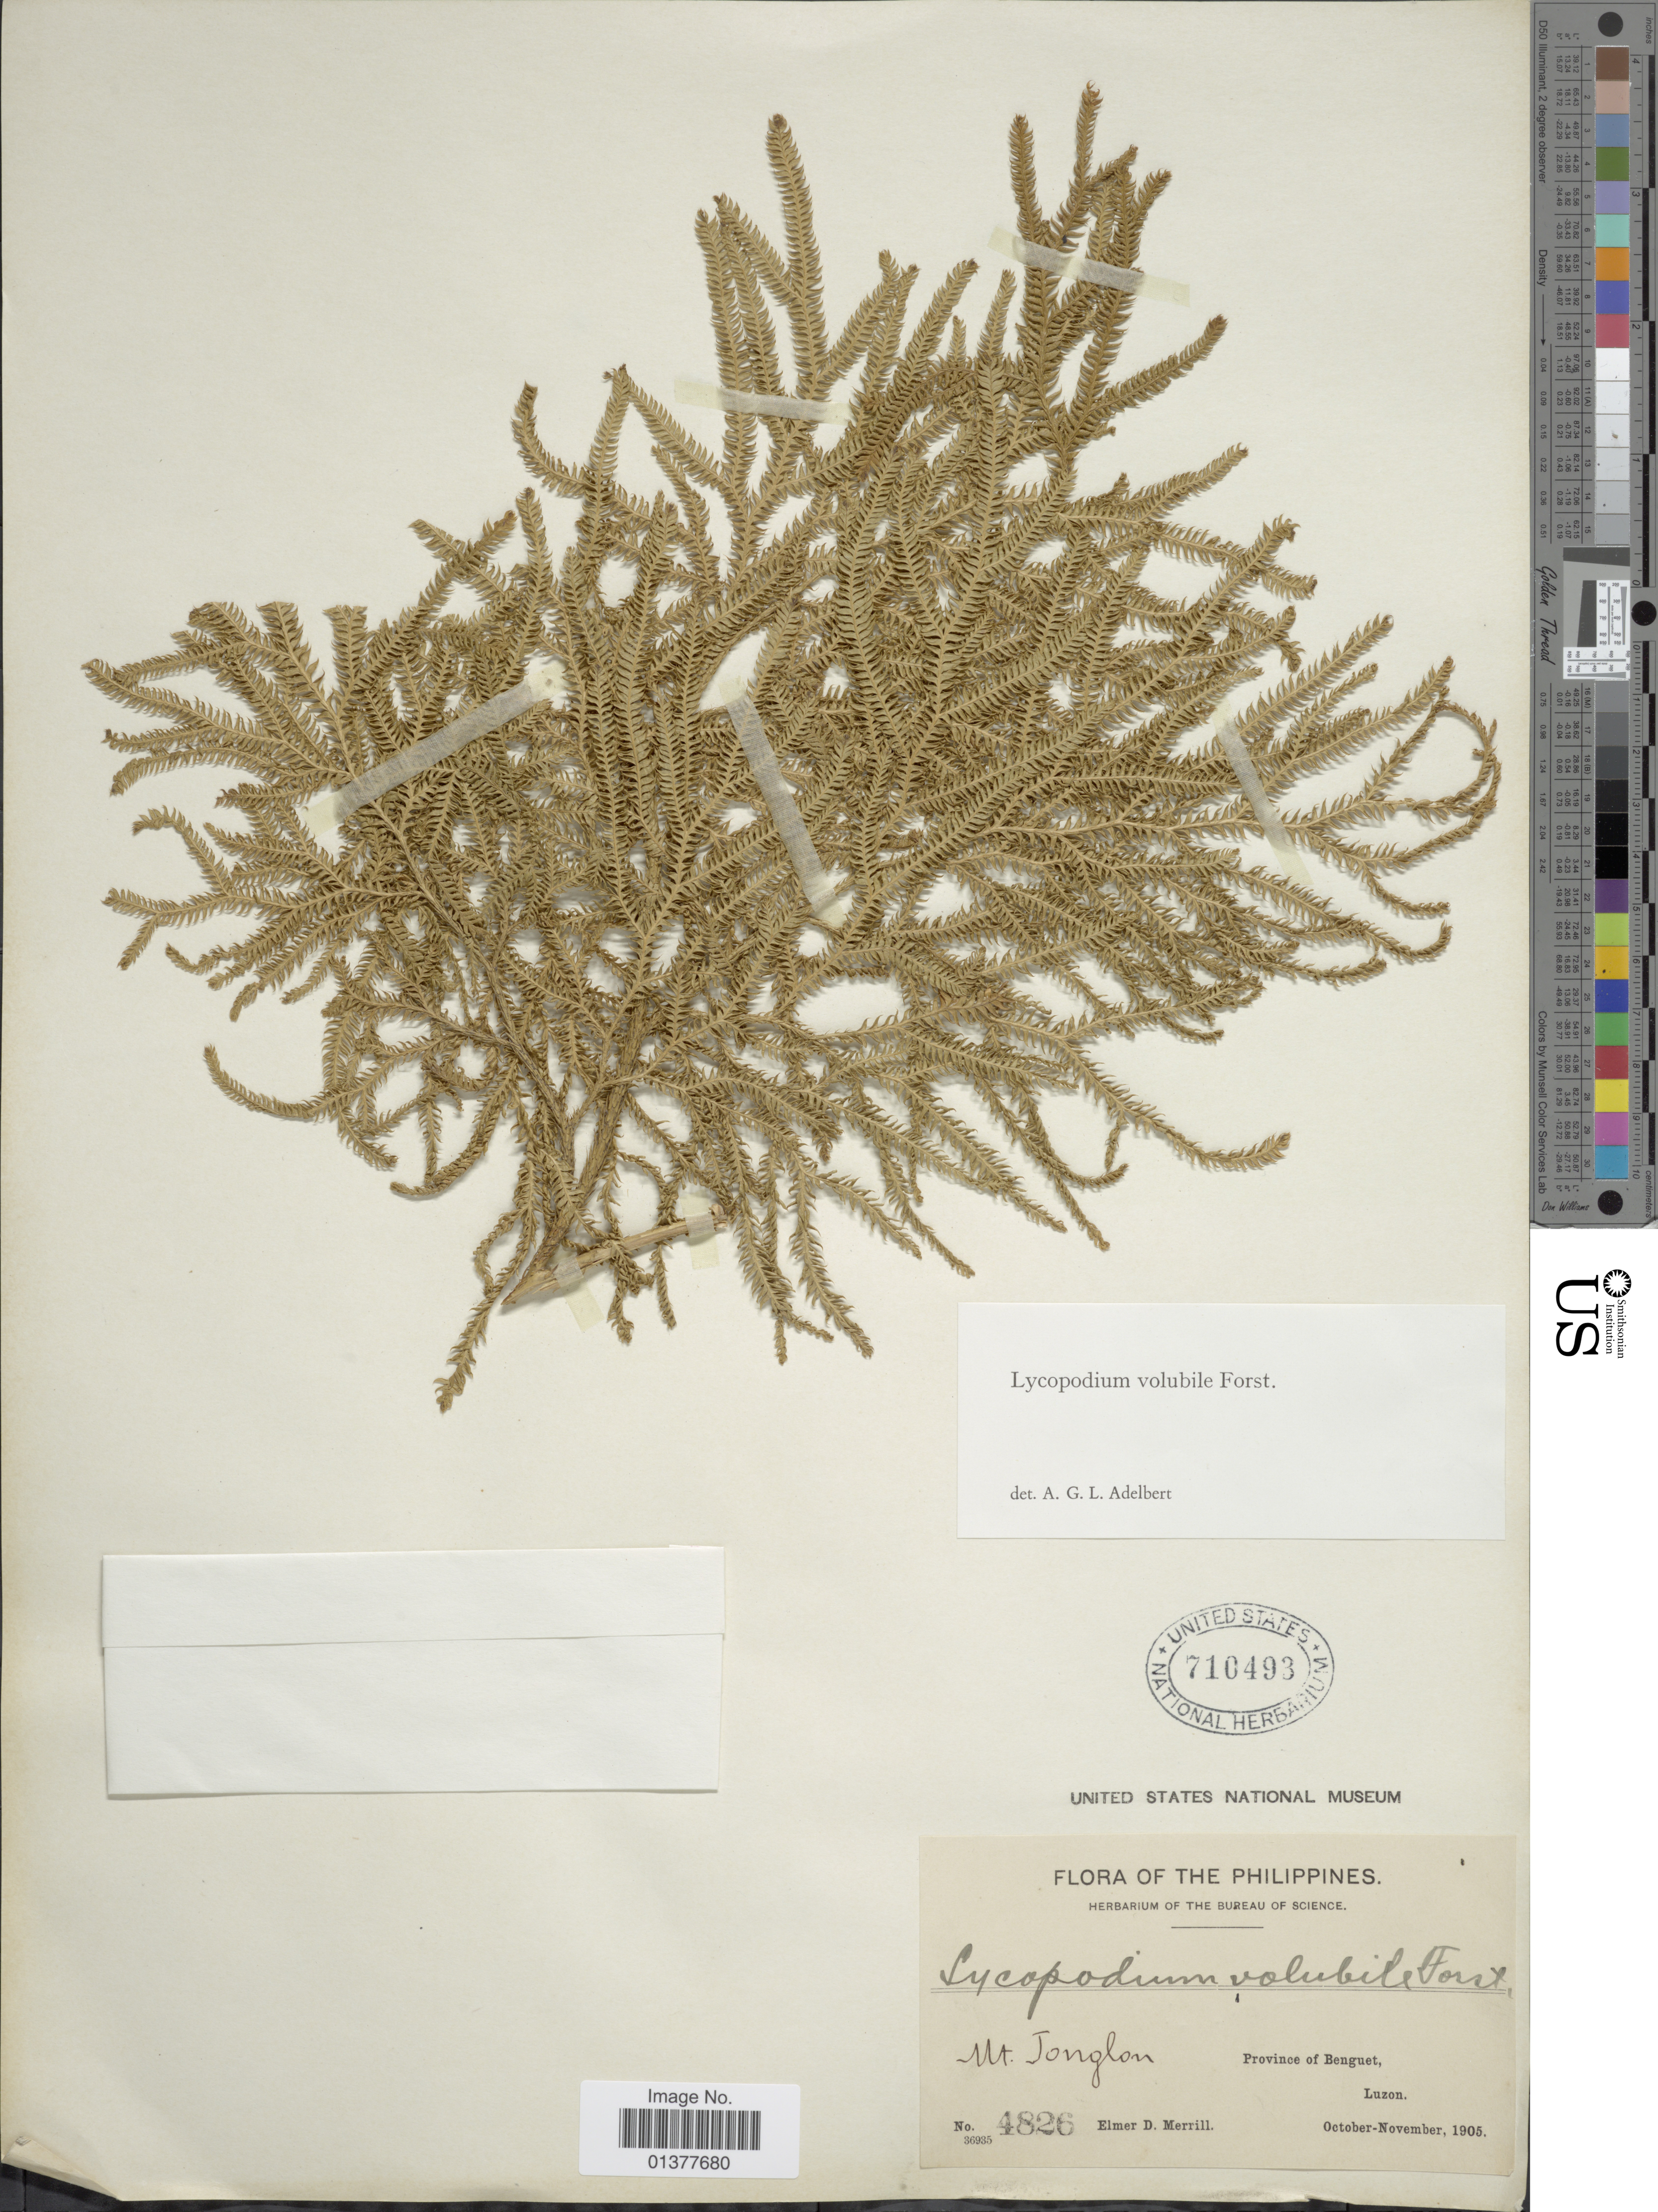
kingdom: Plantae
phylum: Tracheophyta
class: Lycopodiopsida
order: Lycopodiales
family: Lycopodiaceae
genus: Pseudodiphasium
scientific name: Pseudodiphasium volubile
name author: (G. Forst.) Holub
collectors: E. D. Merrill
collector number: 4826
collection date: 1905-10/1905-11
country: Philippines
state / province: Central Luzon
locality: Mt. Tonglon, Province of Benguet, Luzon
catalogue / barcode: US 710493